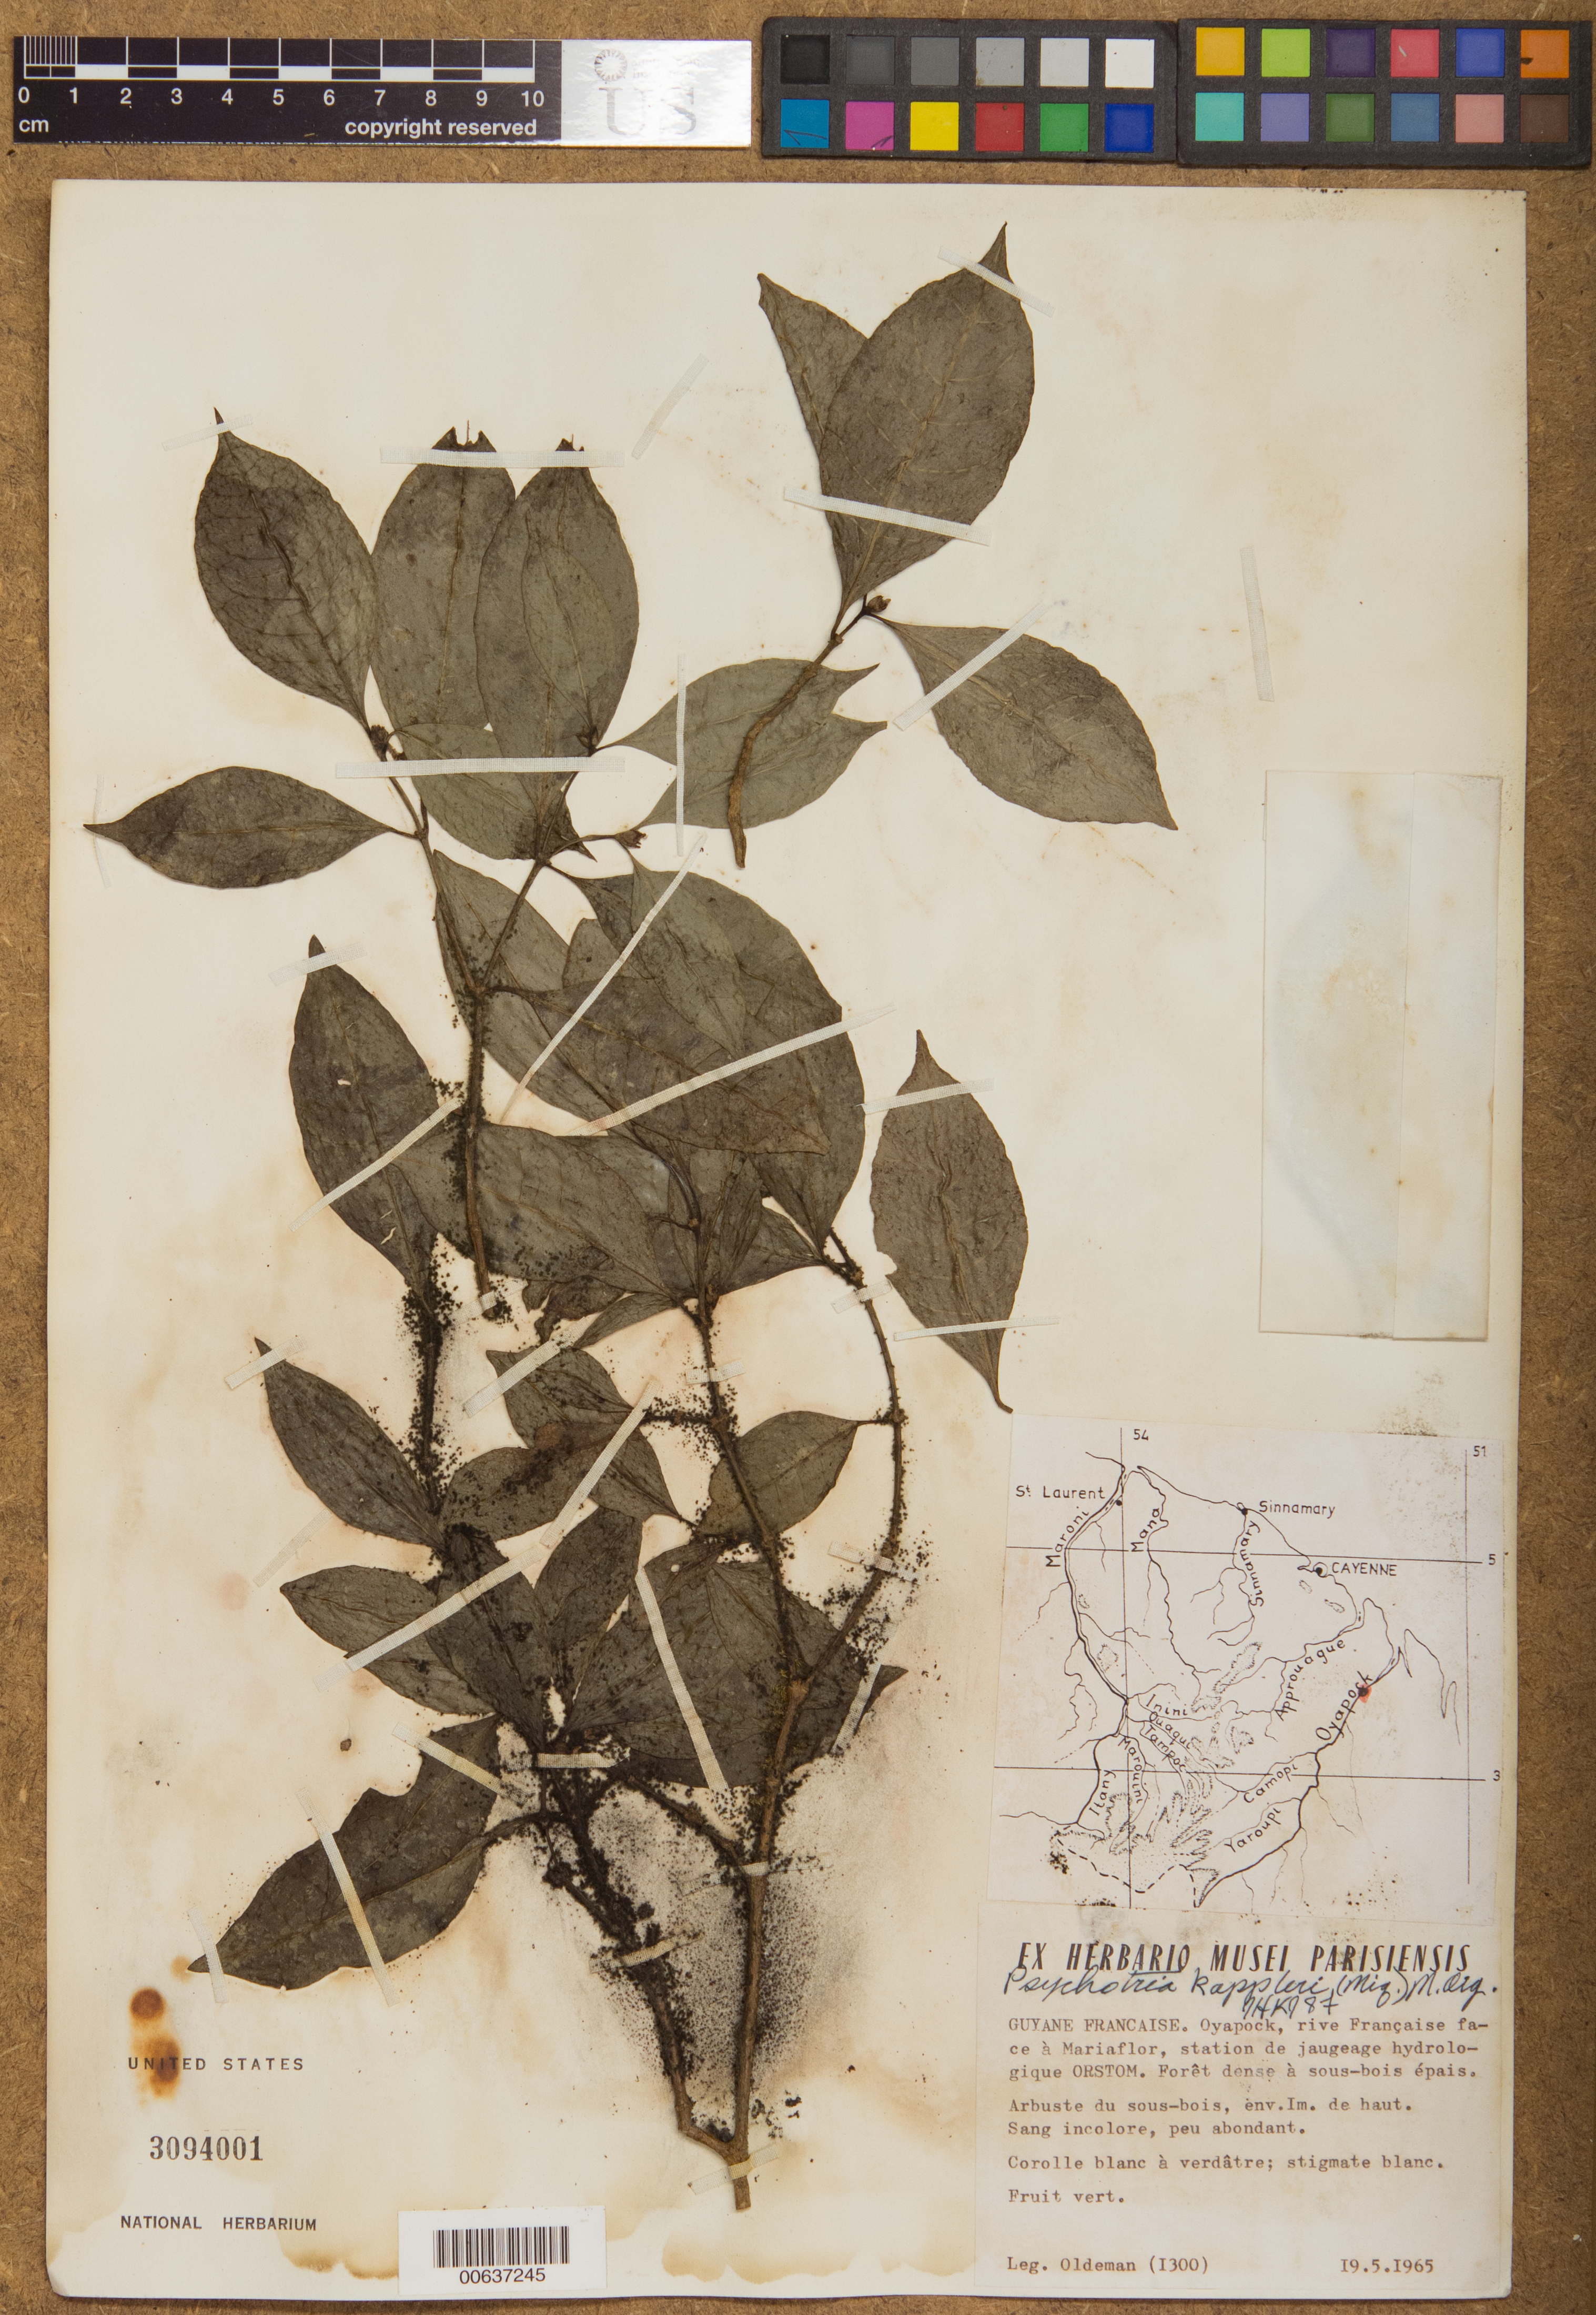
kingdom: Plantae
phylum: Tracheophyta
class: Magnoliopsida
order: Gentianales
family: Rubiaceae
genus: Psychotria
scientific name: Psychotria kappleri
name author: (Miq.) Müll. Arg. ex Benoist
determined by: Kirkbride, J. H.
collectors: R. Oldeman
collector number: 1300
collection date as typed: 19-May-65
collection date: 1965-05-19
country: French Guiana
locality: Oyapock, rive Francaise face à Mariaflor, station de gaugeage hydrologique ORSTOM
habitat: Foret dense sous-bois assez epais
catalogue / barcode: US 3094001